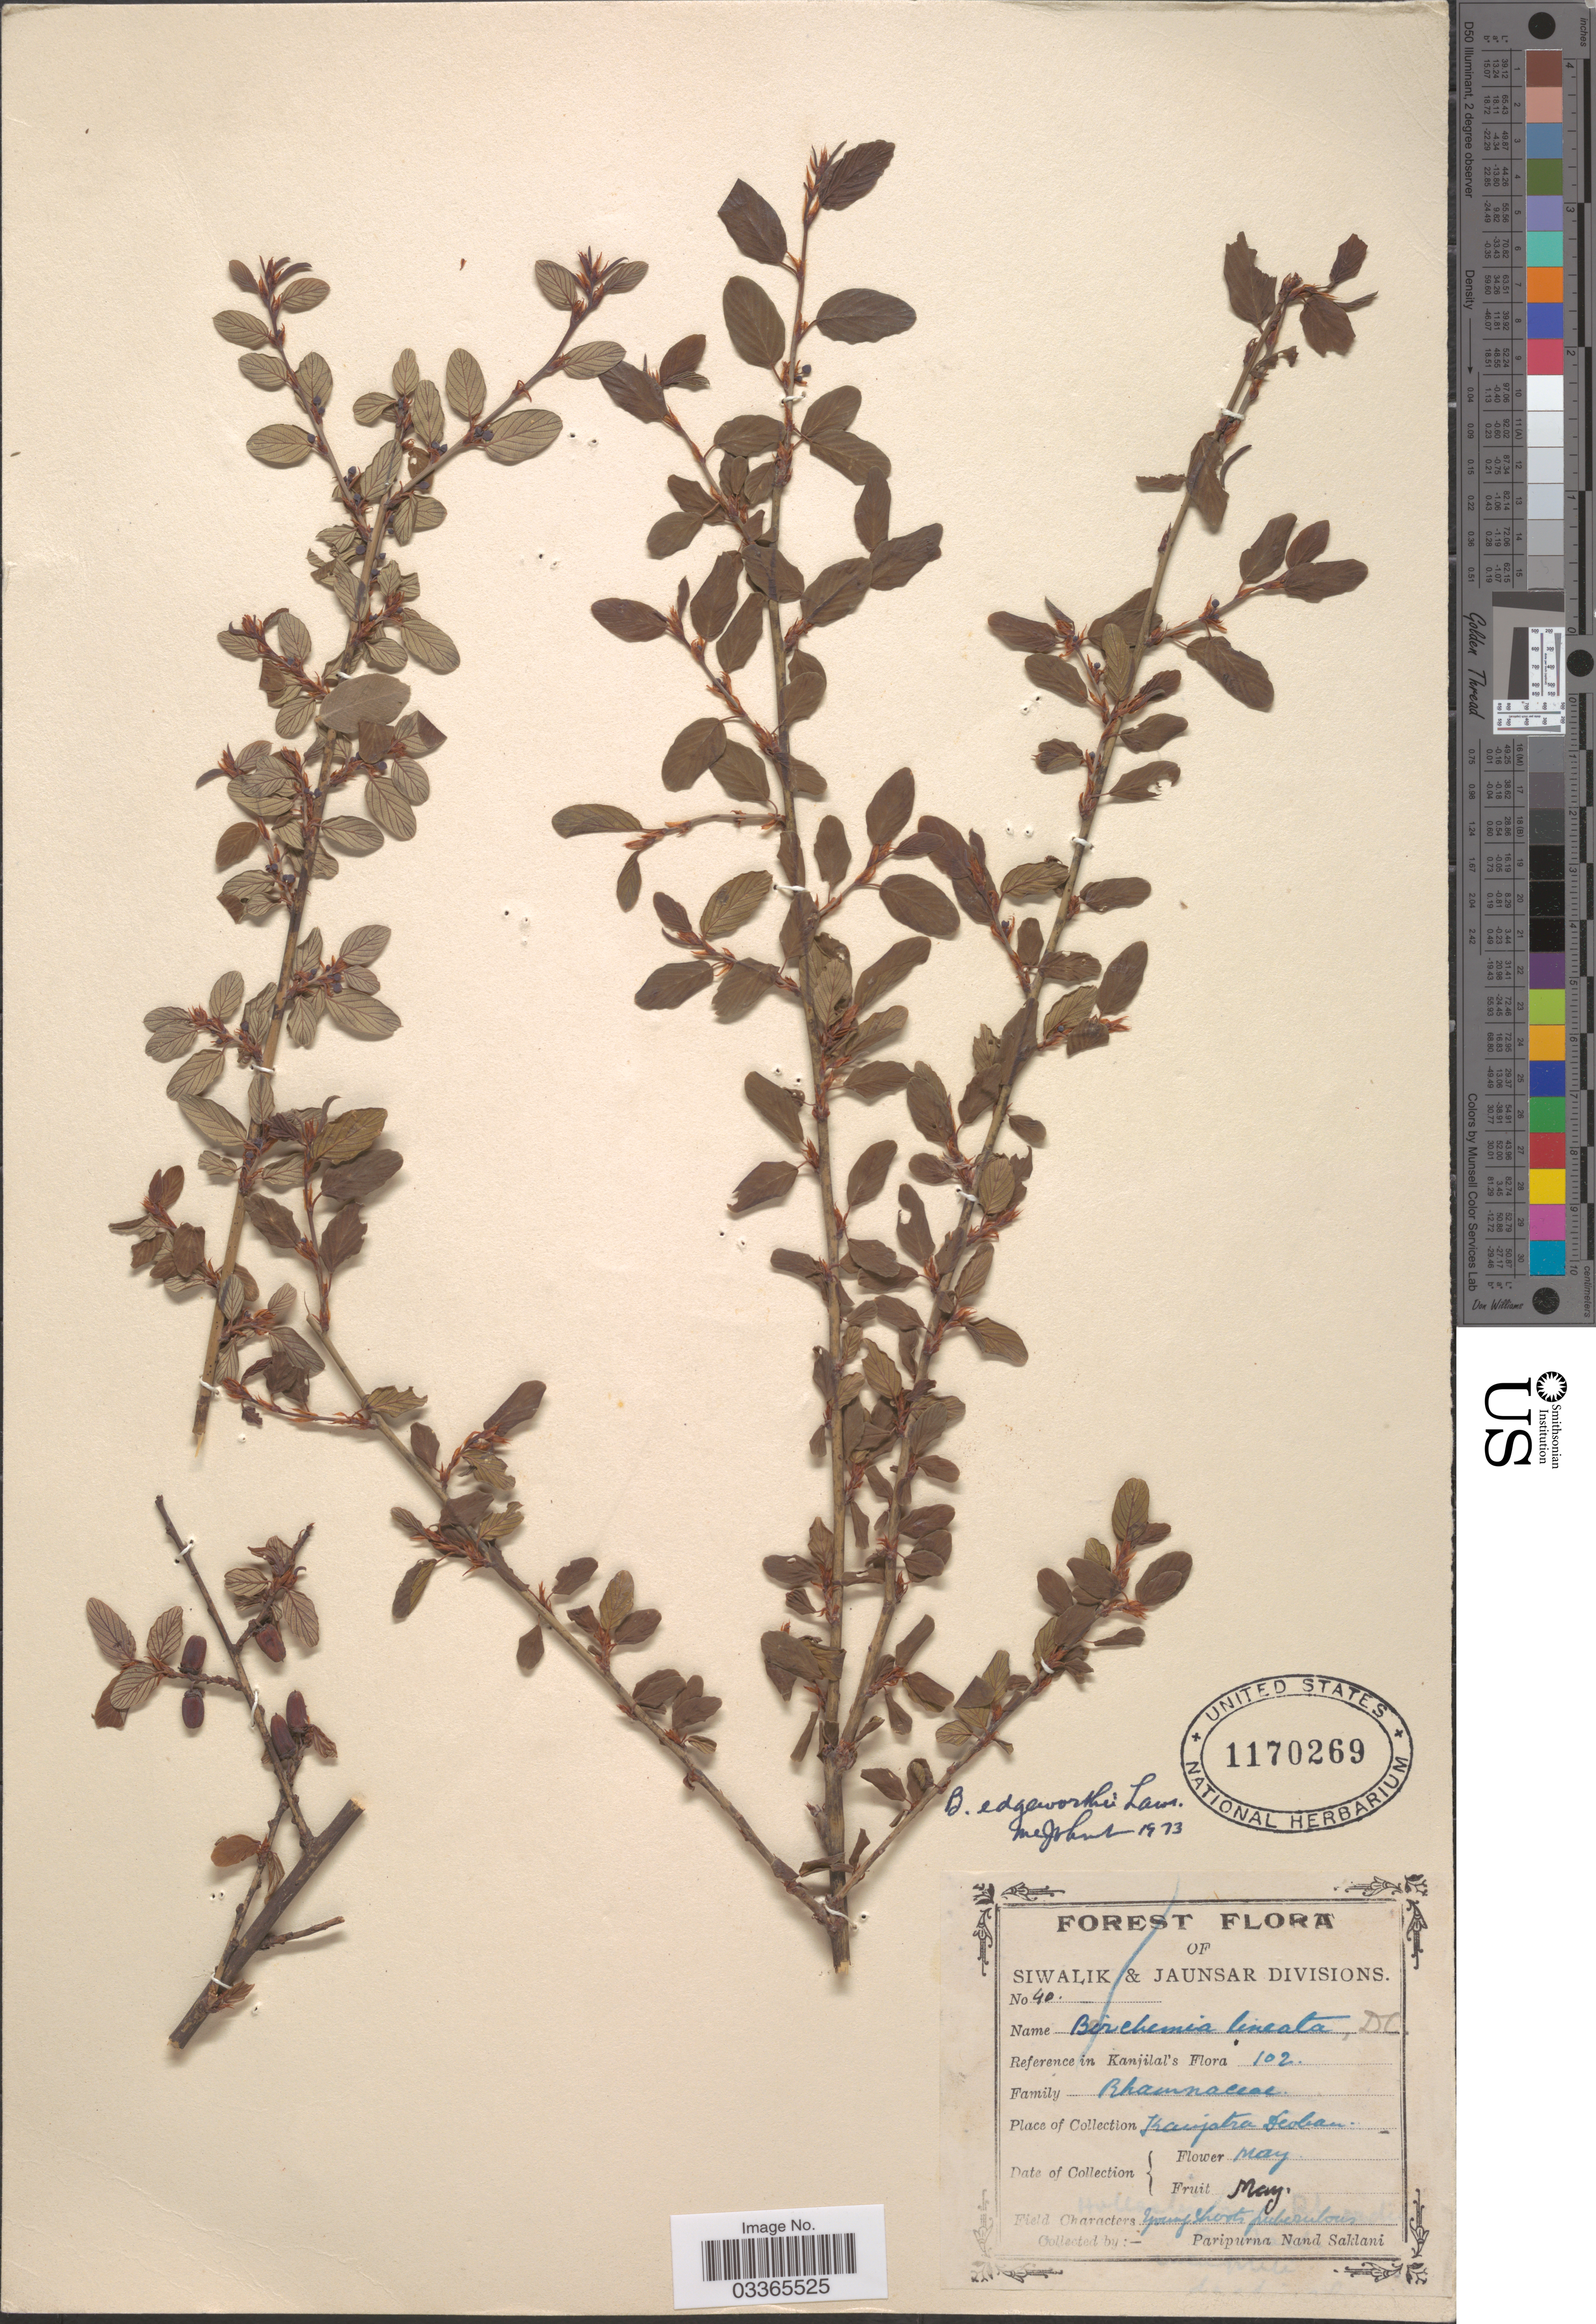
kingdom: Plantae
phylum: Tracheophyta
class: Magnoliopsida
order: Rosales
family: Rhamnaceae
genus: Berchemia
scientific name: Berchemia edgeworthii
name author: M.A. Lawson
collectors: P. Saklani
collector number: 40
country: India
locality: Siwalik & Jaunsar Divisions, Kanjatra Deoban.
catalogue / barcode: US 1170269